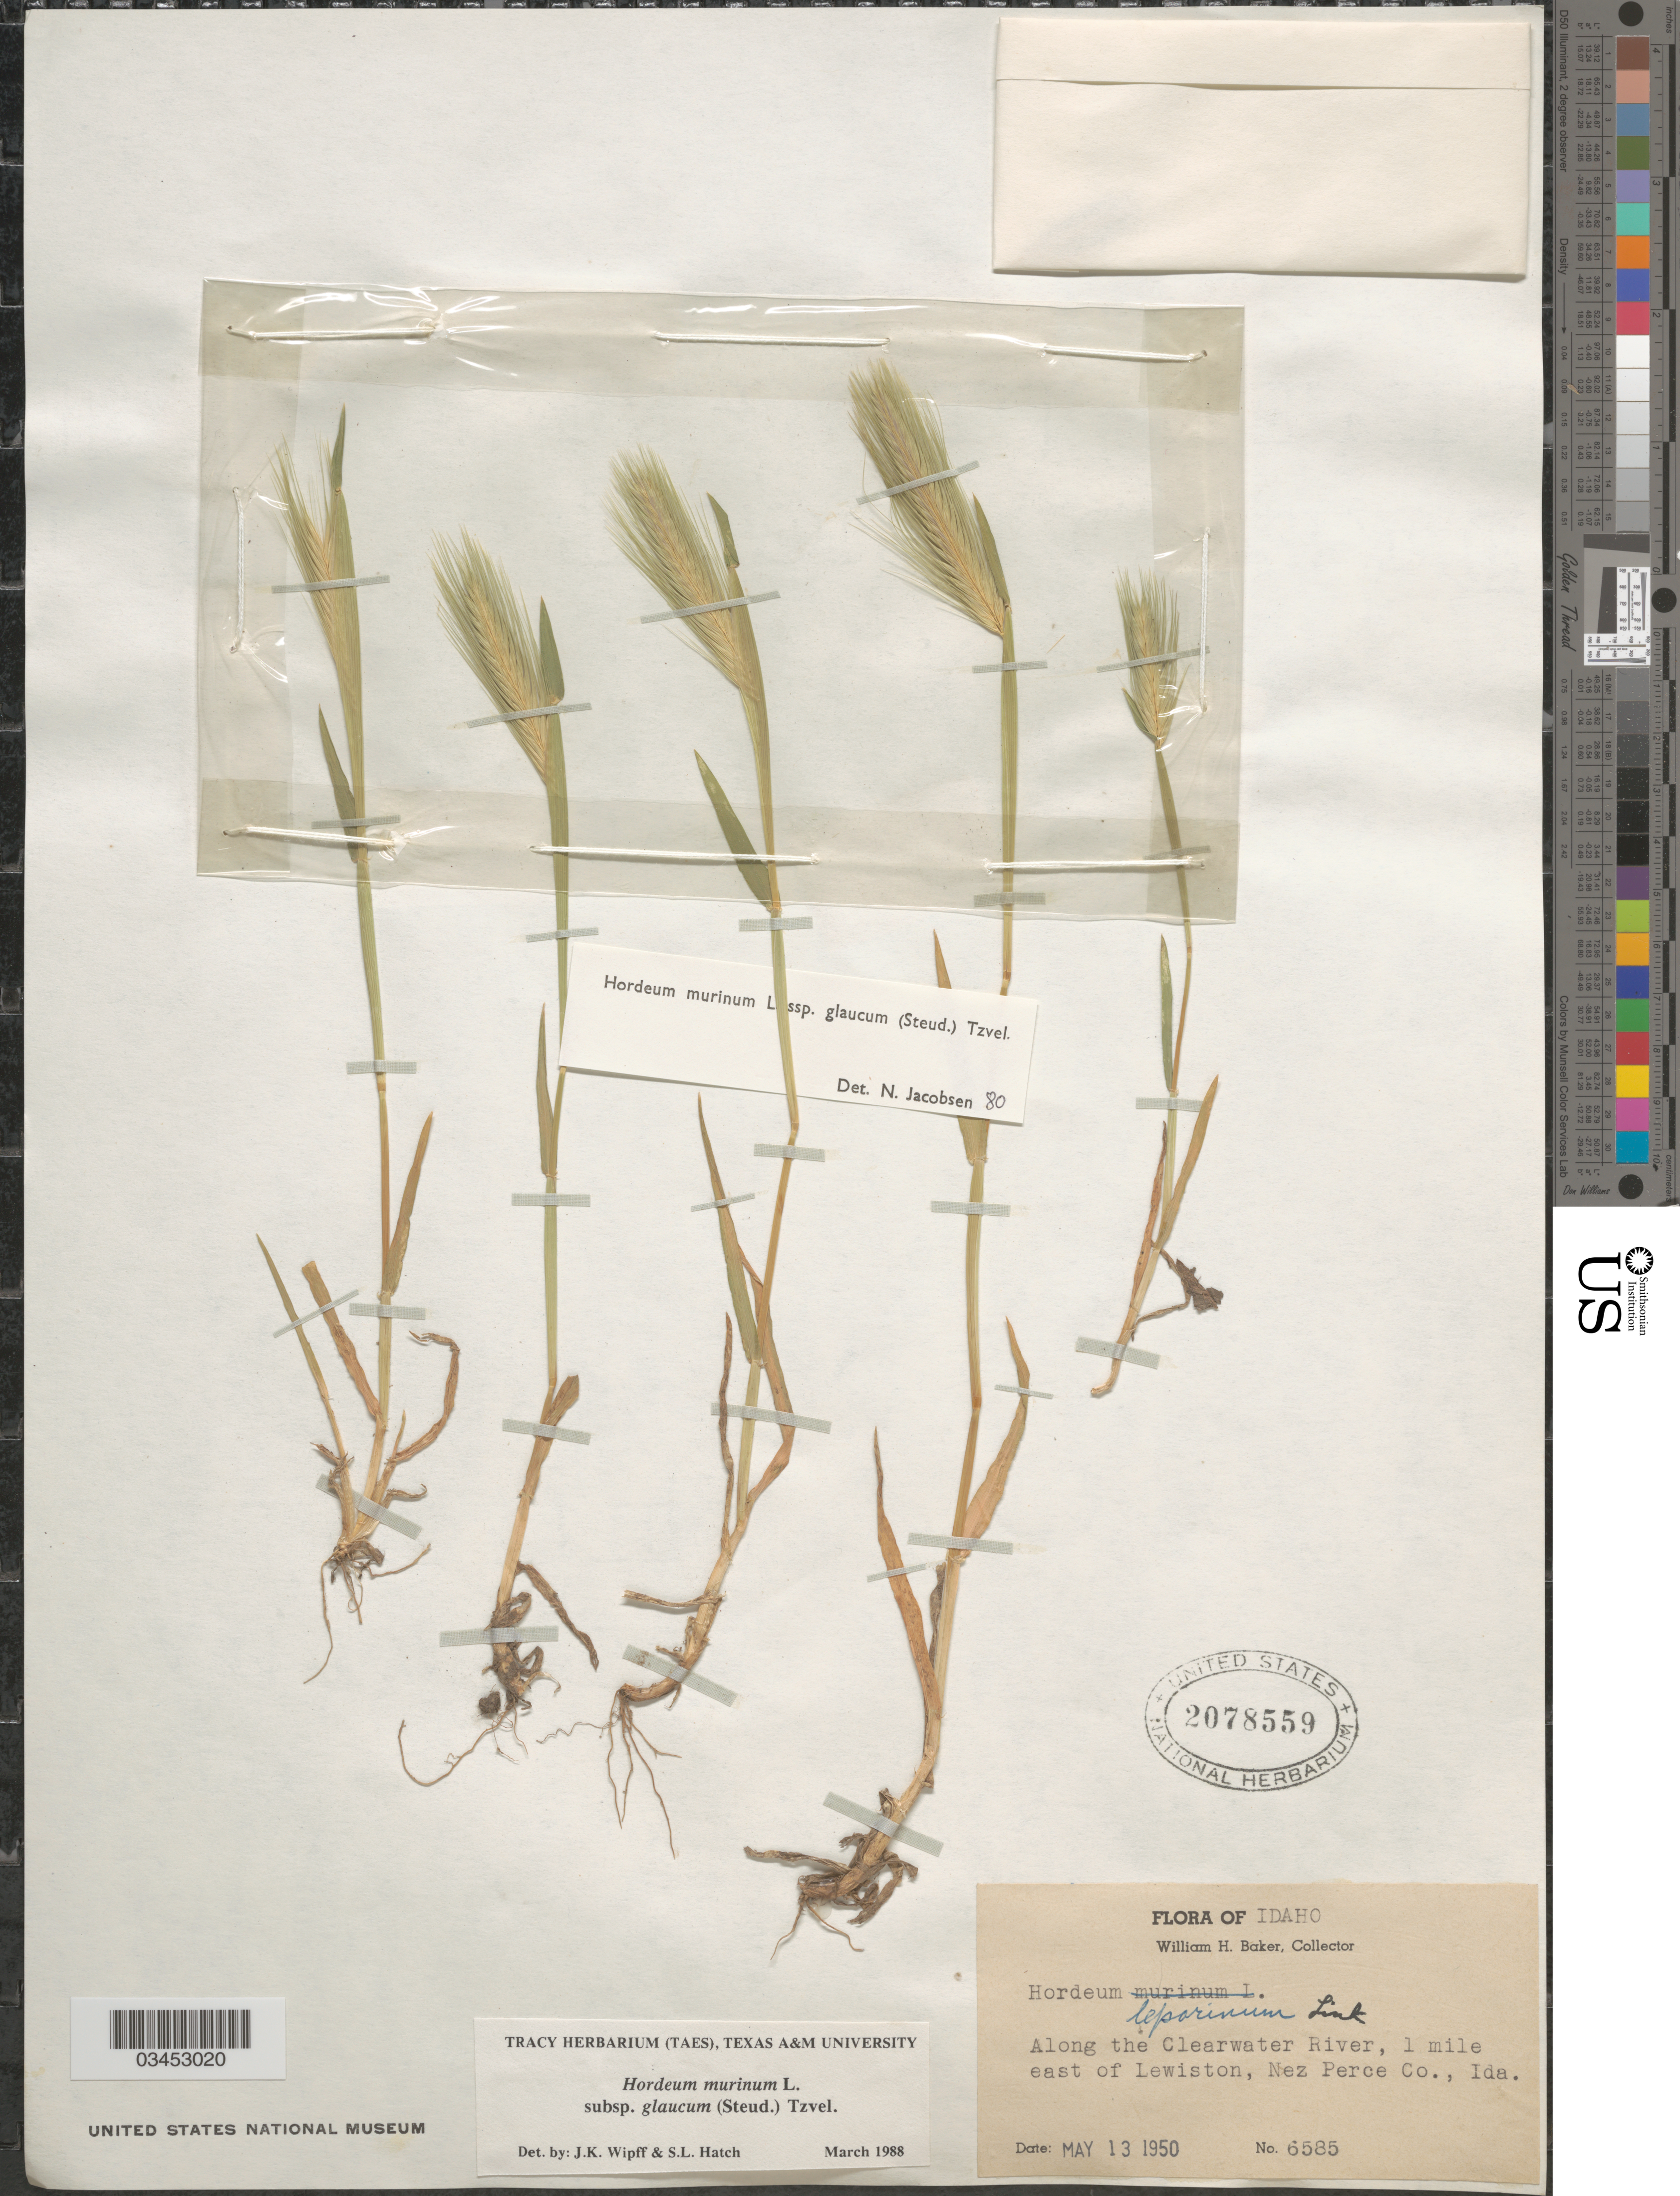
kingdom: Plantae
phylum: Tracheophyta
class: Liliopsida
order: Poales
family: Poaceae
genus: Hordeum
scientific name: Hordeum murinum subsp. glaucum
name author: (Steud.) Tzvelev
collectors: W. H. Baker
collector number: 6585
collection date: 1950-05-13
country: United States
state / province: Idaho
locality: Along the Clearwater River, 1 mile east of Lewiston, Nez Perce Co.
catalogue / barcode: US 2078559